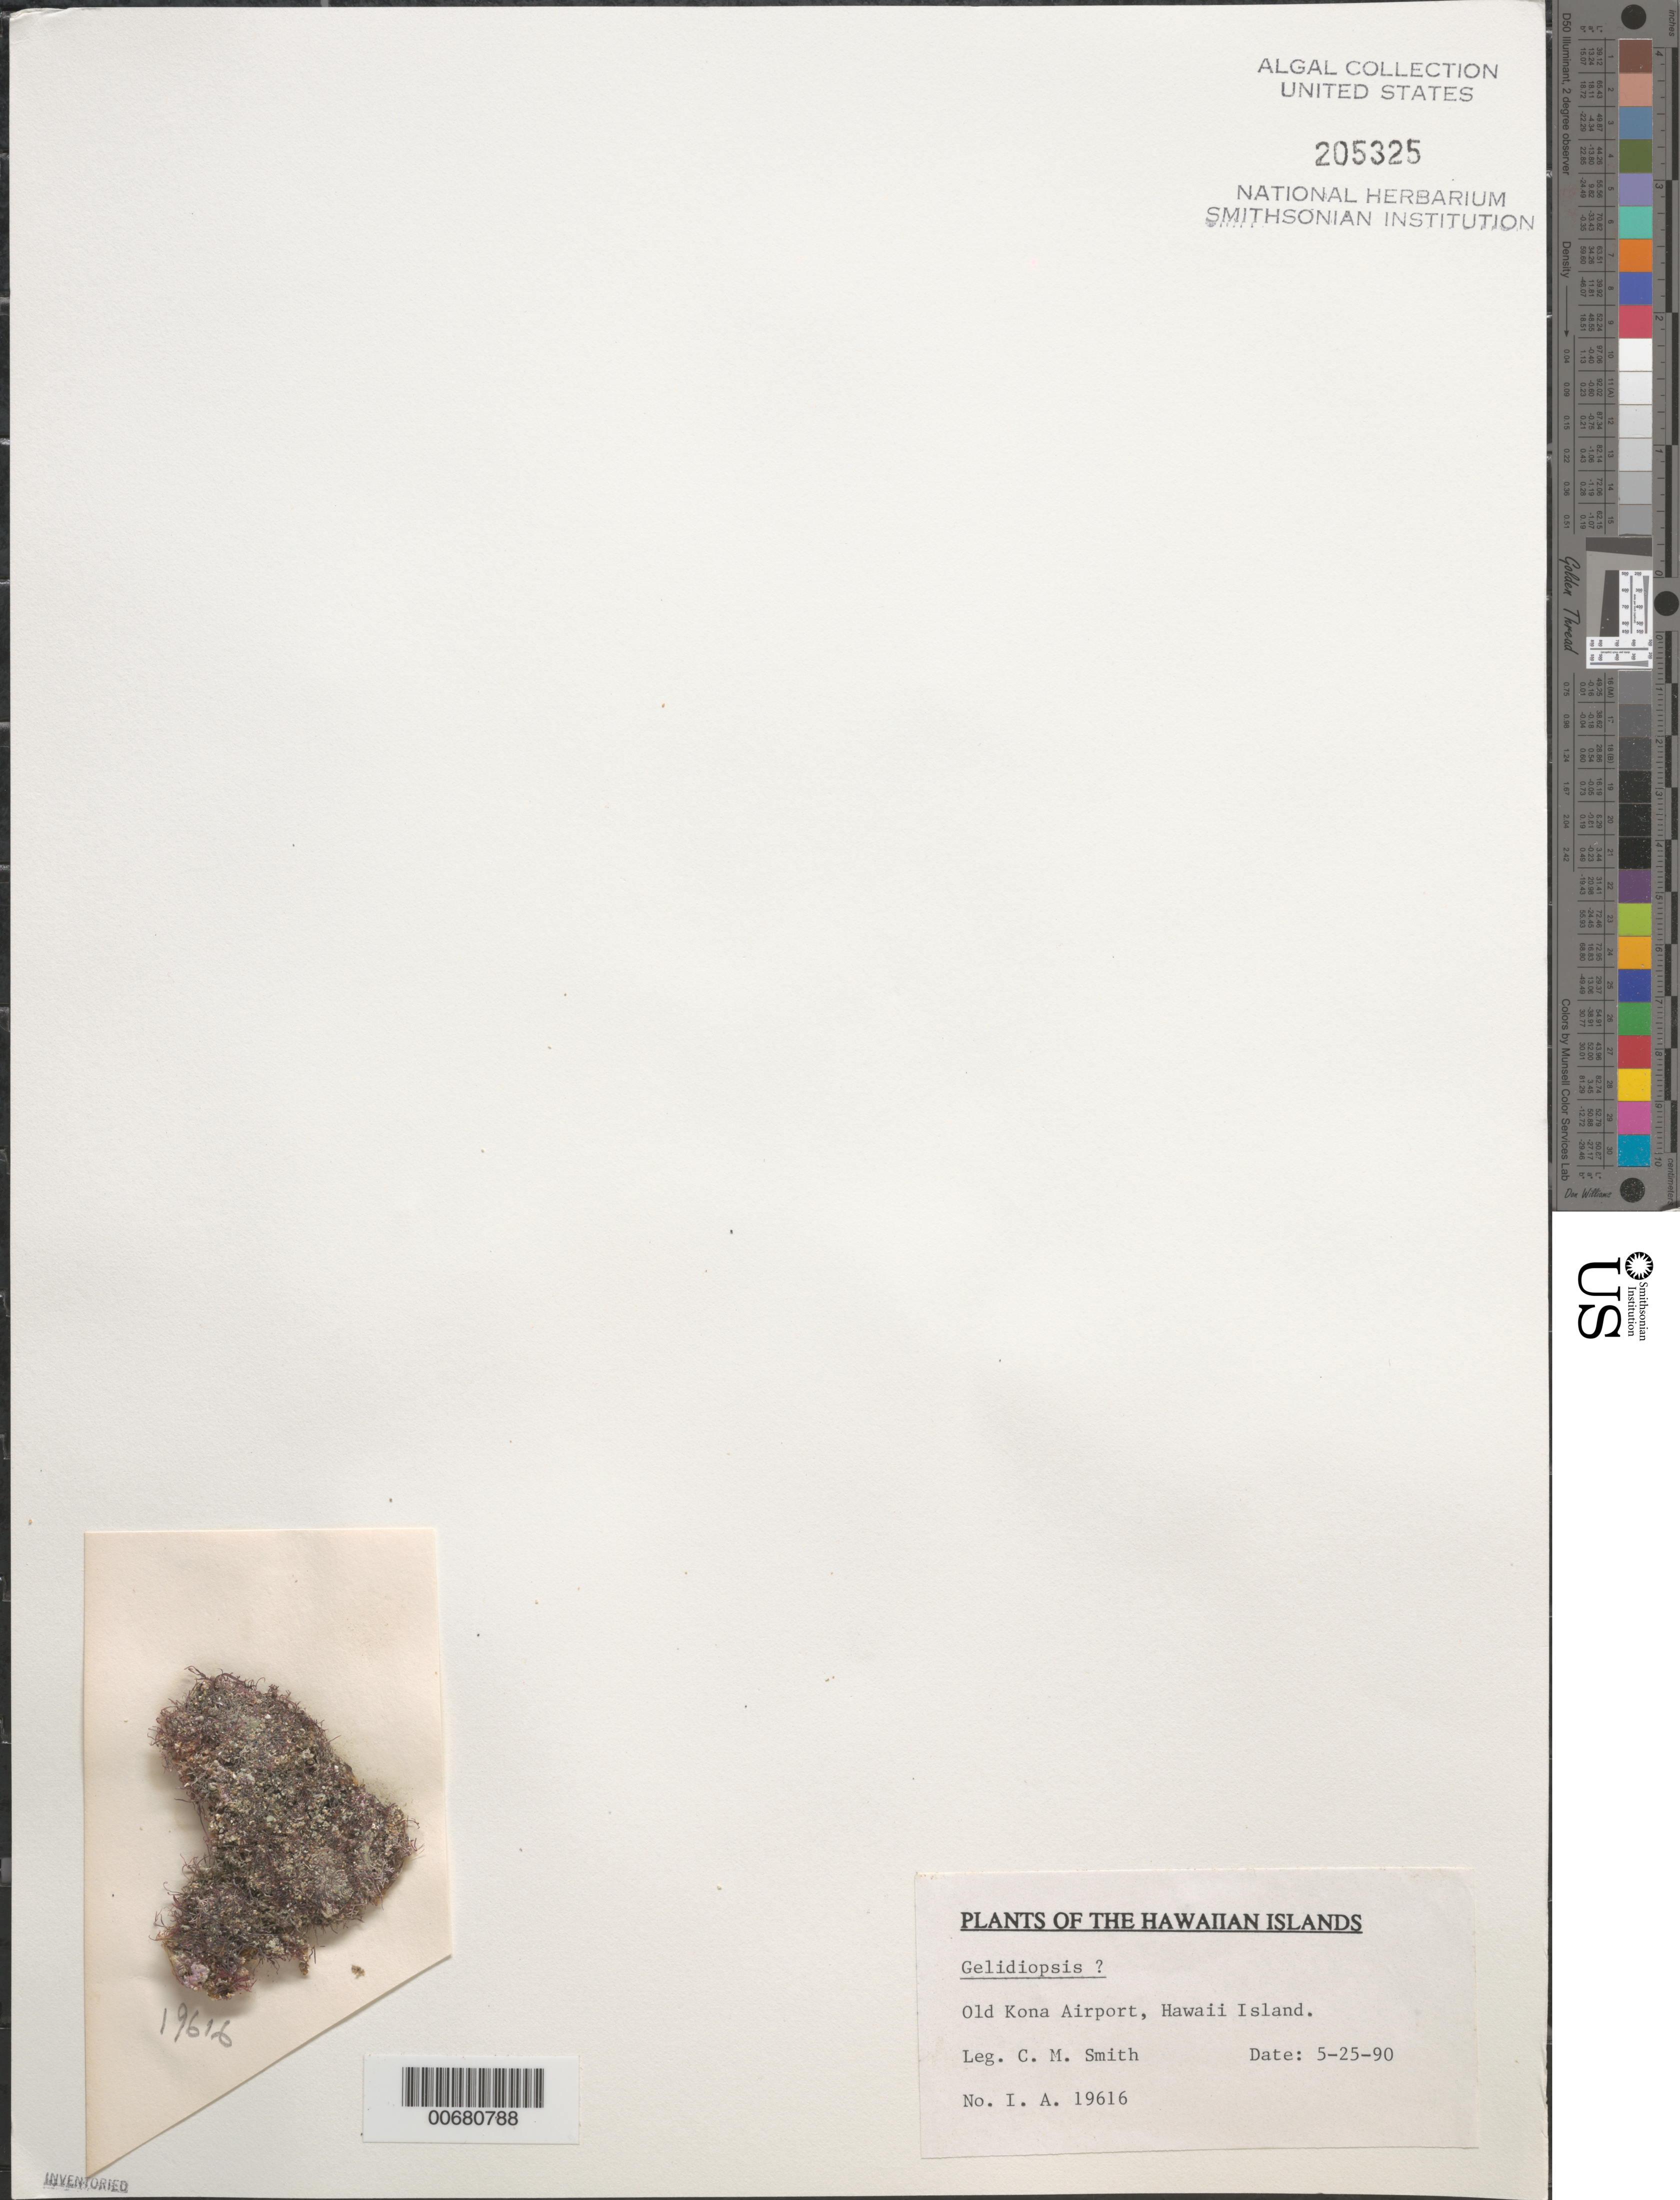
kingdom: Plantae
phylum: Rhodophyta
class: Florideophyceae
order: Rhodymeniales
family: Lomentariaceae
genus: Ceratodictyon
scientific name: Ceratodictyon sp.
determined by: Algae name updating Project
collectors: C. M. Smith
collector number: IAA 19616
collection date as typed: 25 May 1990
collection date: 1990-05-25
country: United States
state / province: Hawaii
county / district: Hawaii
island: Hawaii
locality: Old Kona Airport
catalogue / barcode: US 205325